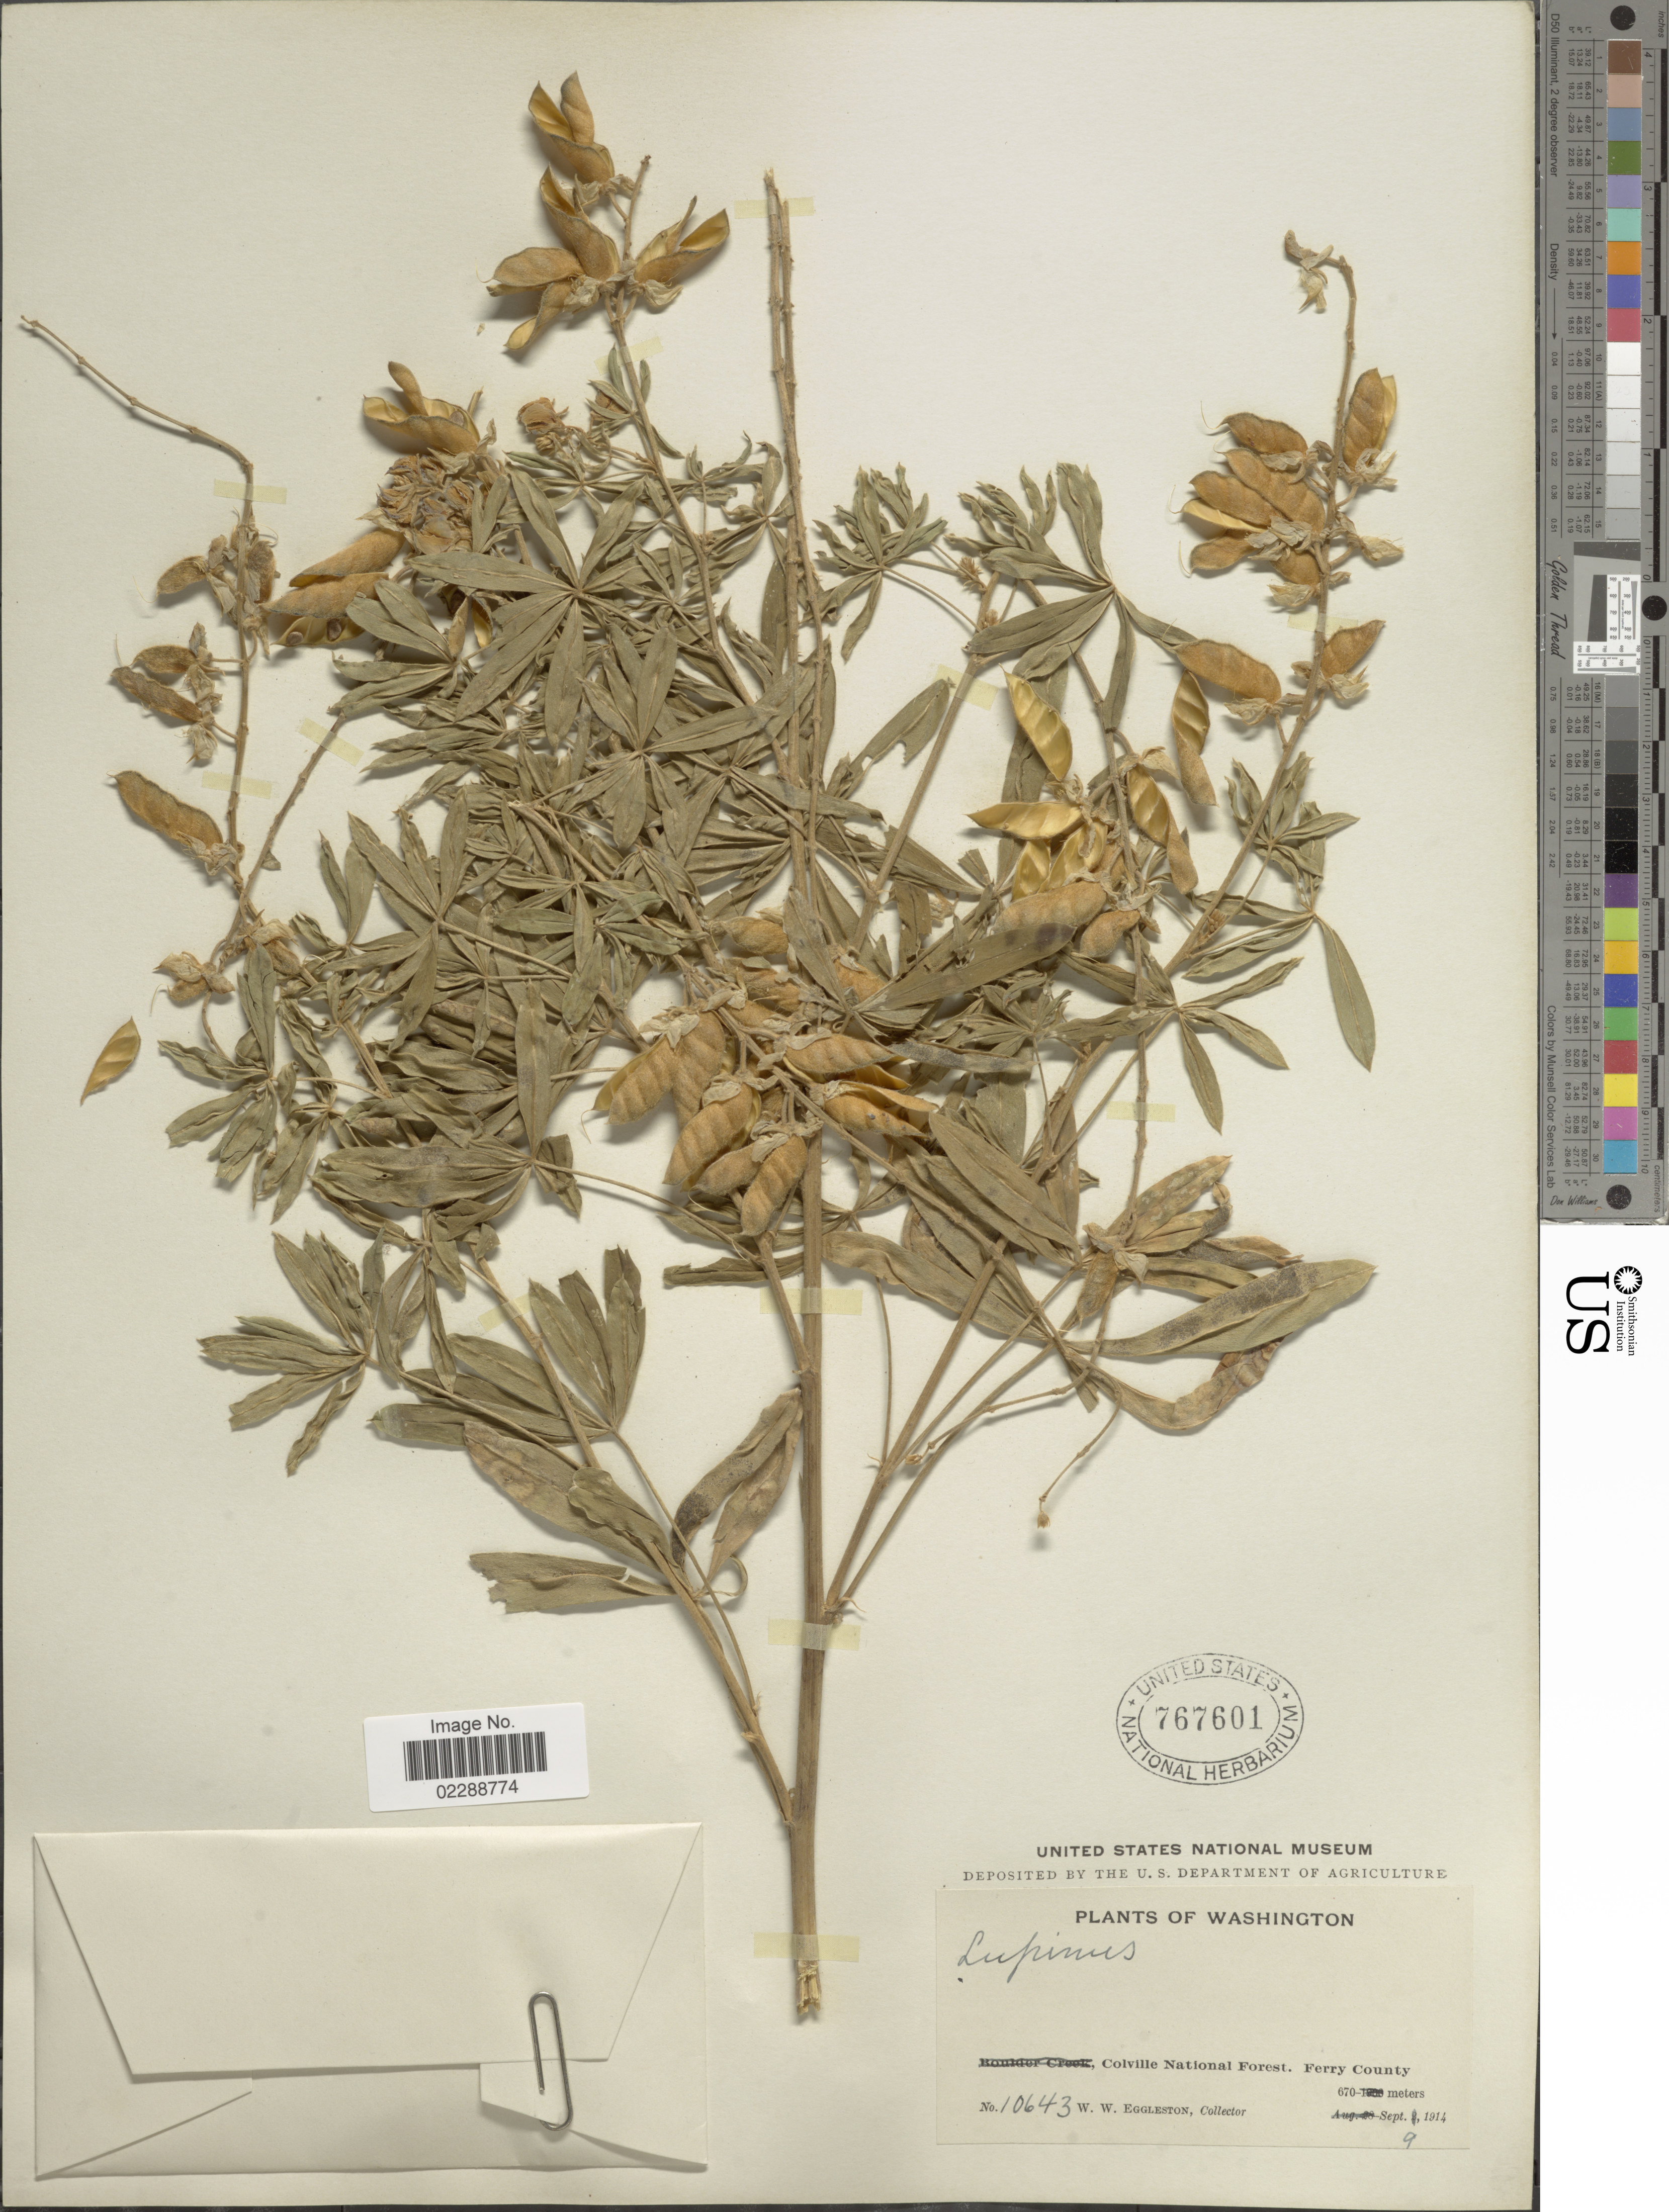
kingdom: Plantae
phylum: Tracheophyta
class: Magnoliopsida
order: Fabales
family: Fabaceae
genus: Lupinus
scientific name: Lupinus sp.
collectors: W. W. Eggleston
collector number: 10643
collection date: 1914-09-09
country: United States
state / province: Washington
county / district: Ferry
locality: Colville National Forest, Ferry County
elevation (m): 670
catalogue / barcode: US 767601